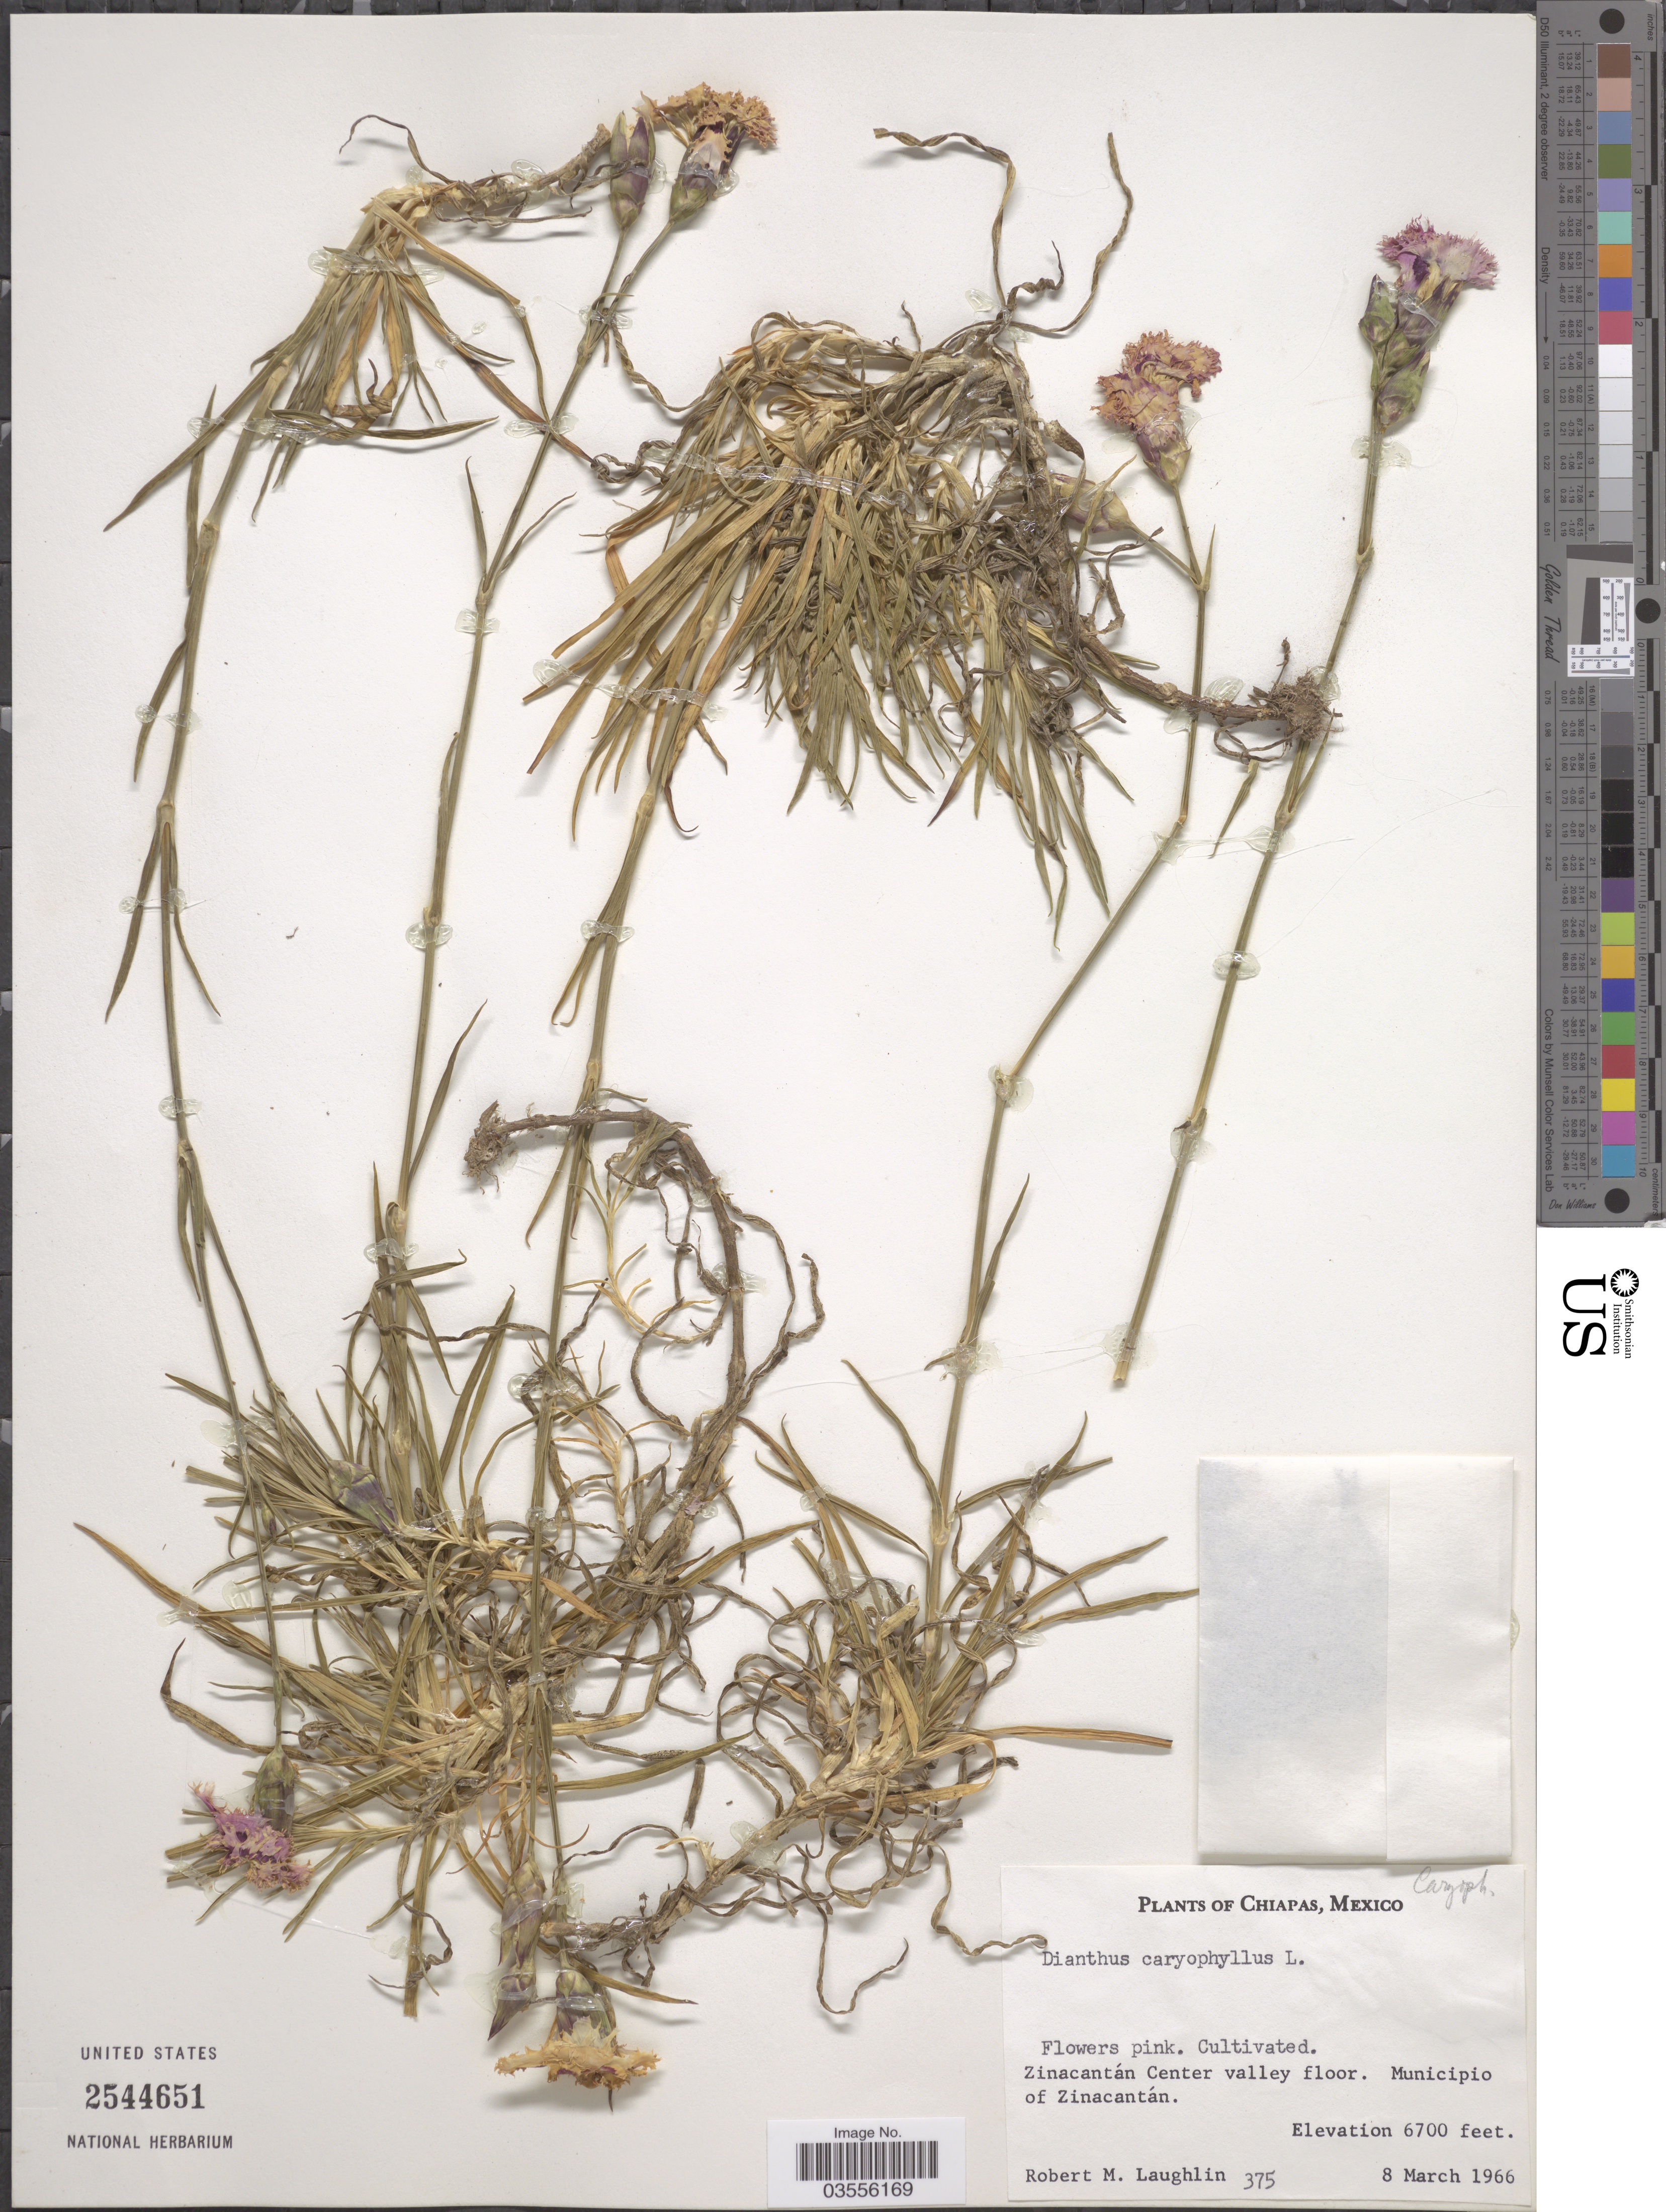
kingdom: Plantae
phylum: Tracheophyta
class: Magnoliopsida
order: Caryophyllales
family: Caryophyllaceae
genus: Dianthus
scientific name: Dianthus caryophyllus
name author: L.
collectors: R. M. Laughlin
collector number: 375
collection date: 1966-03-08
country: Mexico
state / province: Chiapas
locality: Zinacantán Center valley floor. Municipio of Zinacantán.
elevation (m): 2042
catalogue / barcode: US 2544651